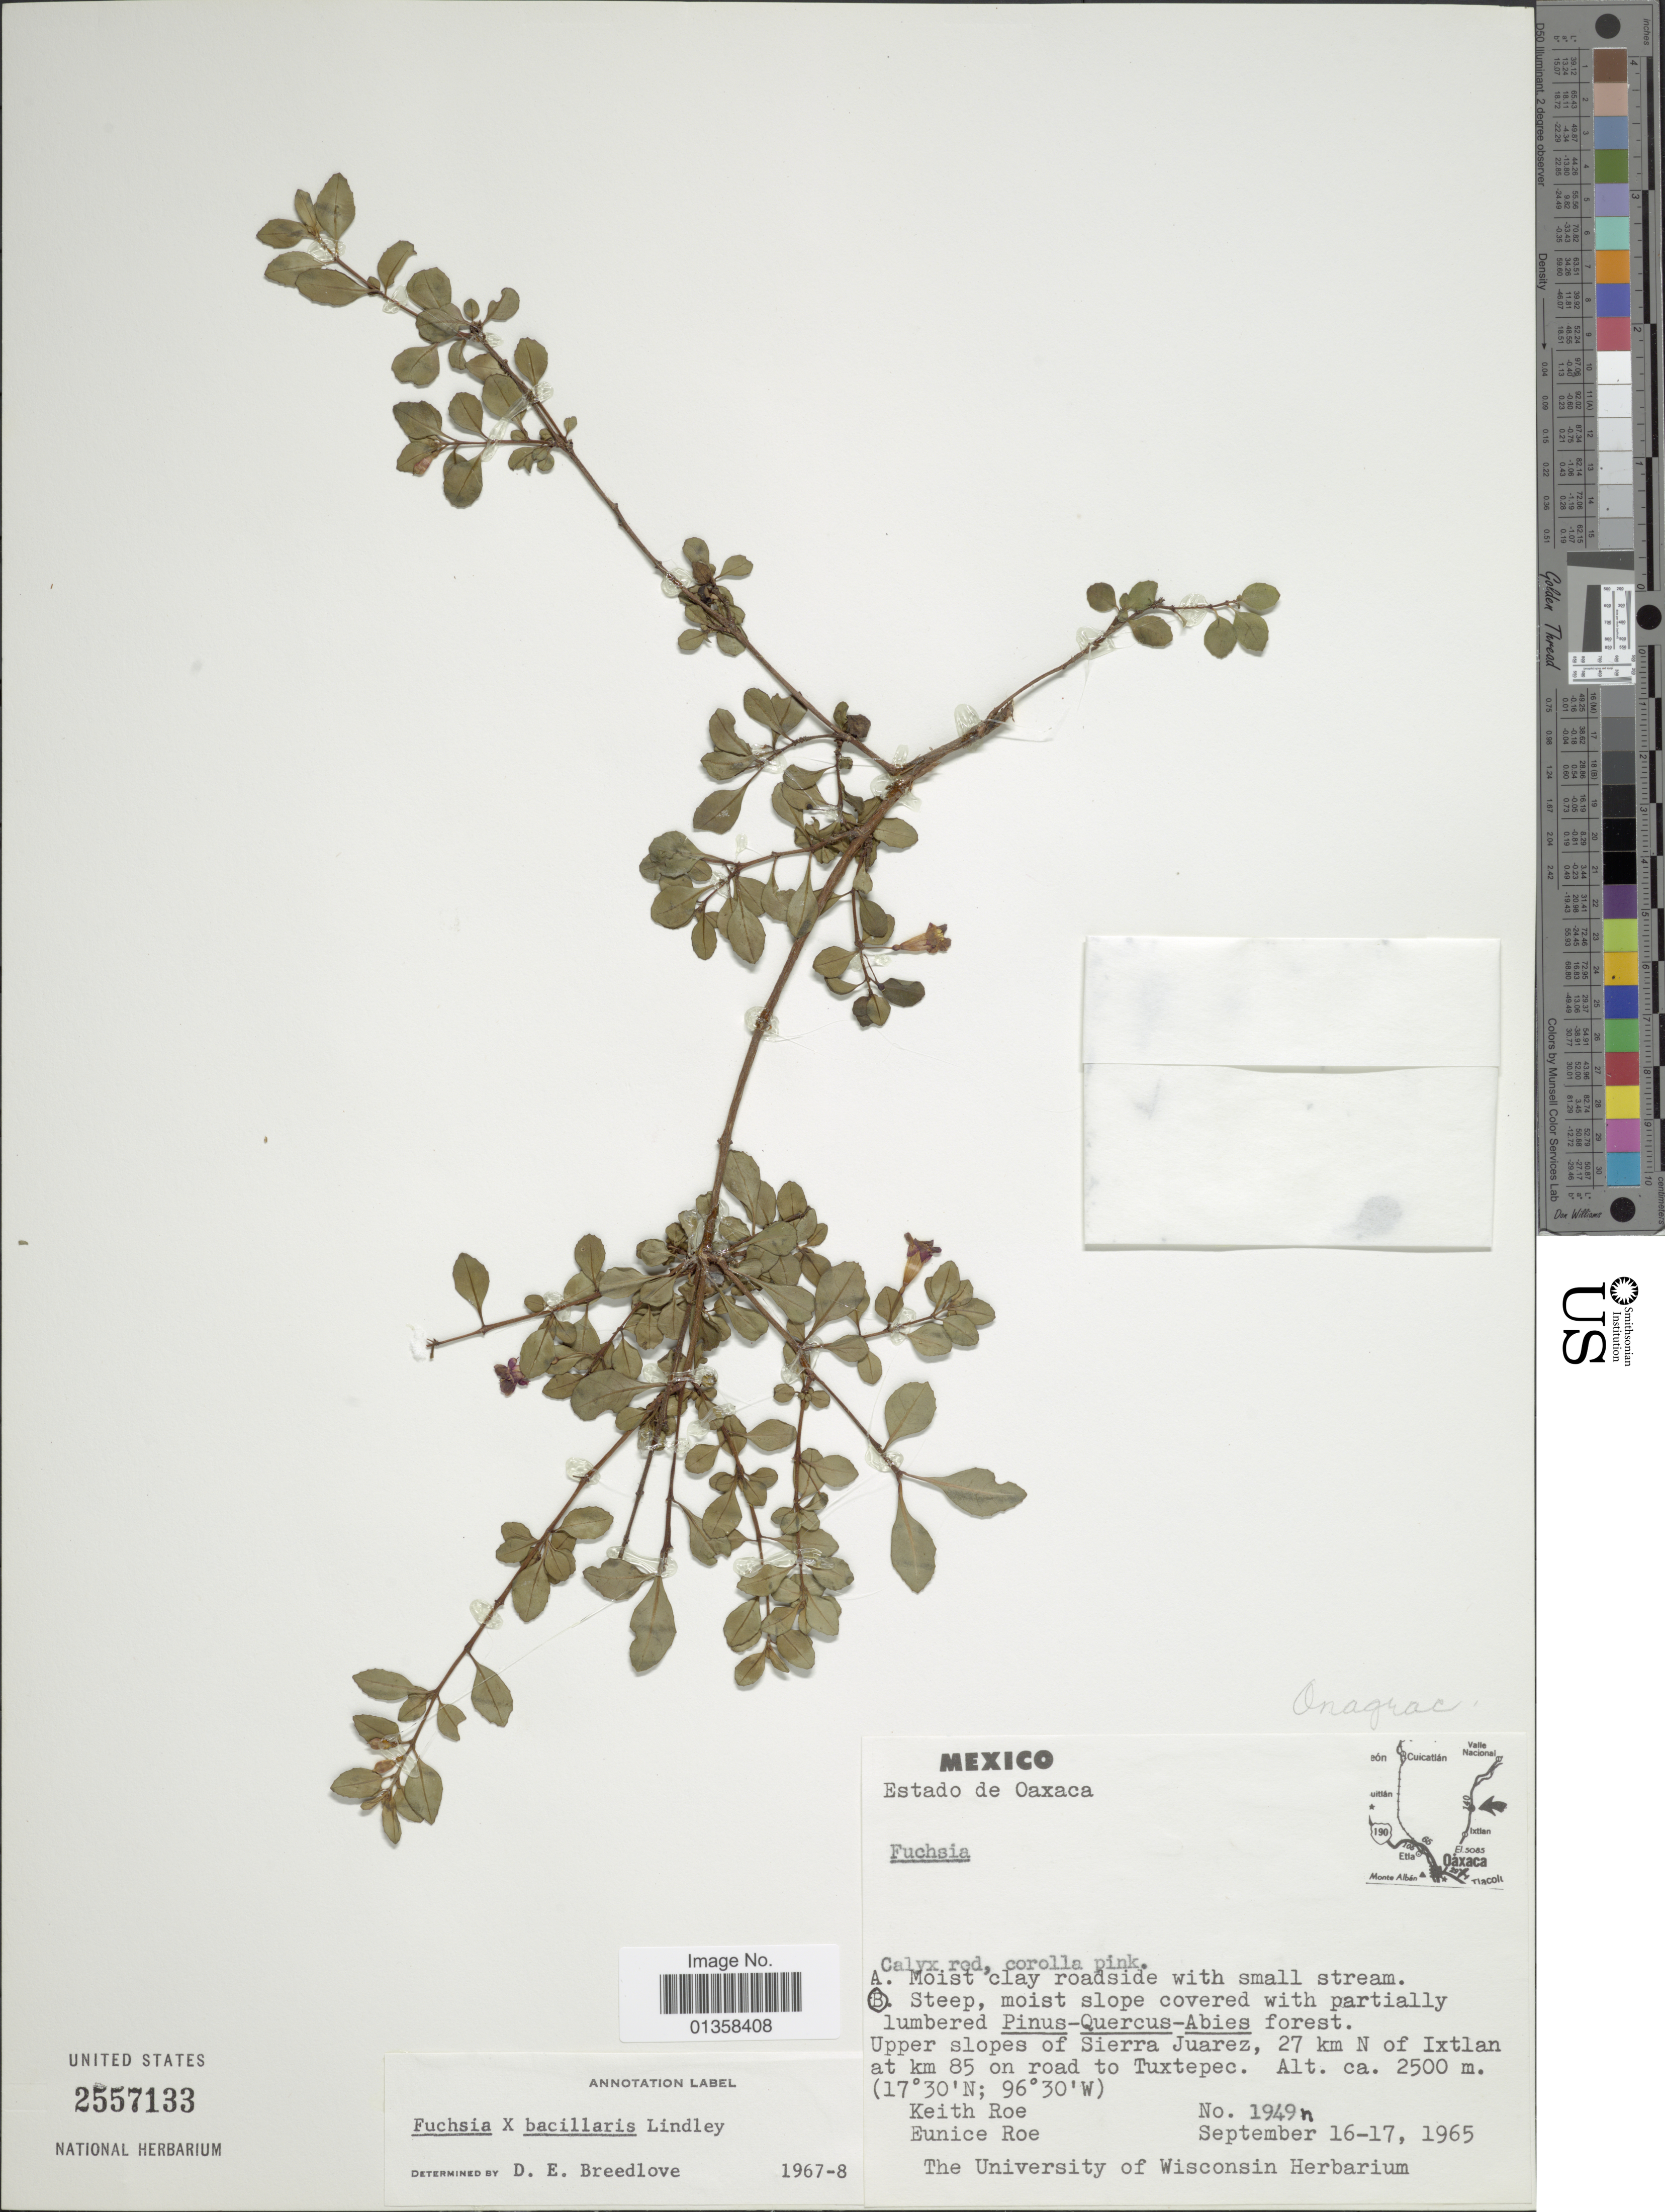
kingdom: Plantae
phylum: Tracheophyta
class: Magnoliopsida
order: Myrtales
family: Onagraceae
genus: Fuchsia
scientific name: Fuchsia x bacillaris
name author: Lindl.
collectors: K. E. Roe & E. Roe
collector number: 1949n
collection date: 1965-09-16/1965-09-17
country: Mexico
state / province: Oaxaca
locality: Upper slopes of Sierra Juarez, 27 km N of Ixtlan at km 85 on road to Tuxtepec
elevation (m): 2500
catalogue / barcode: US 2557133